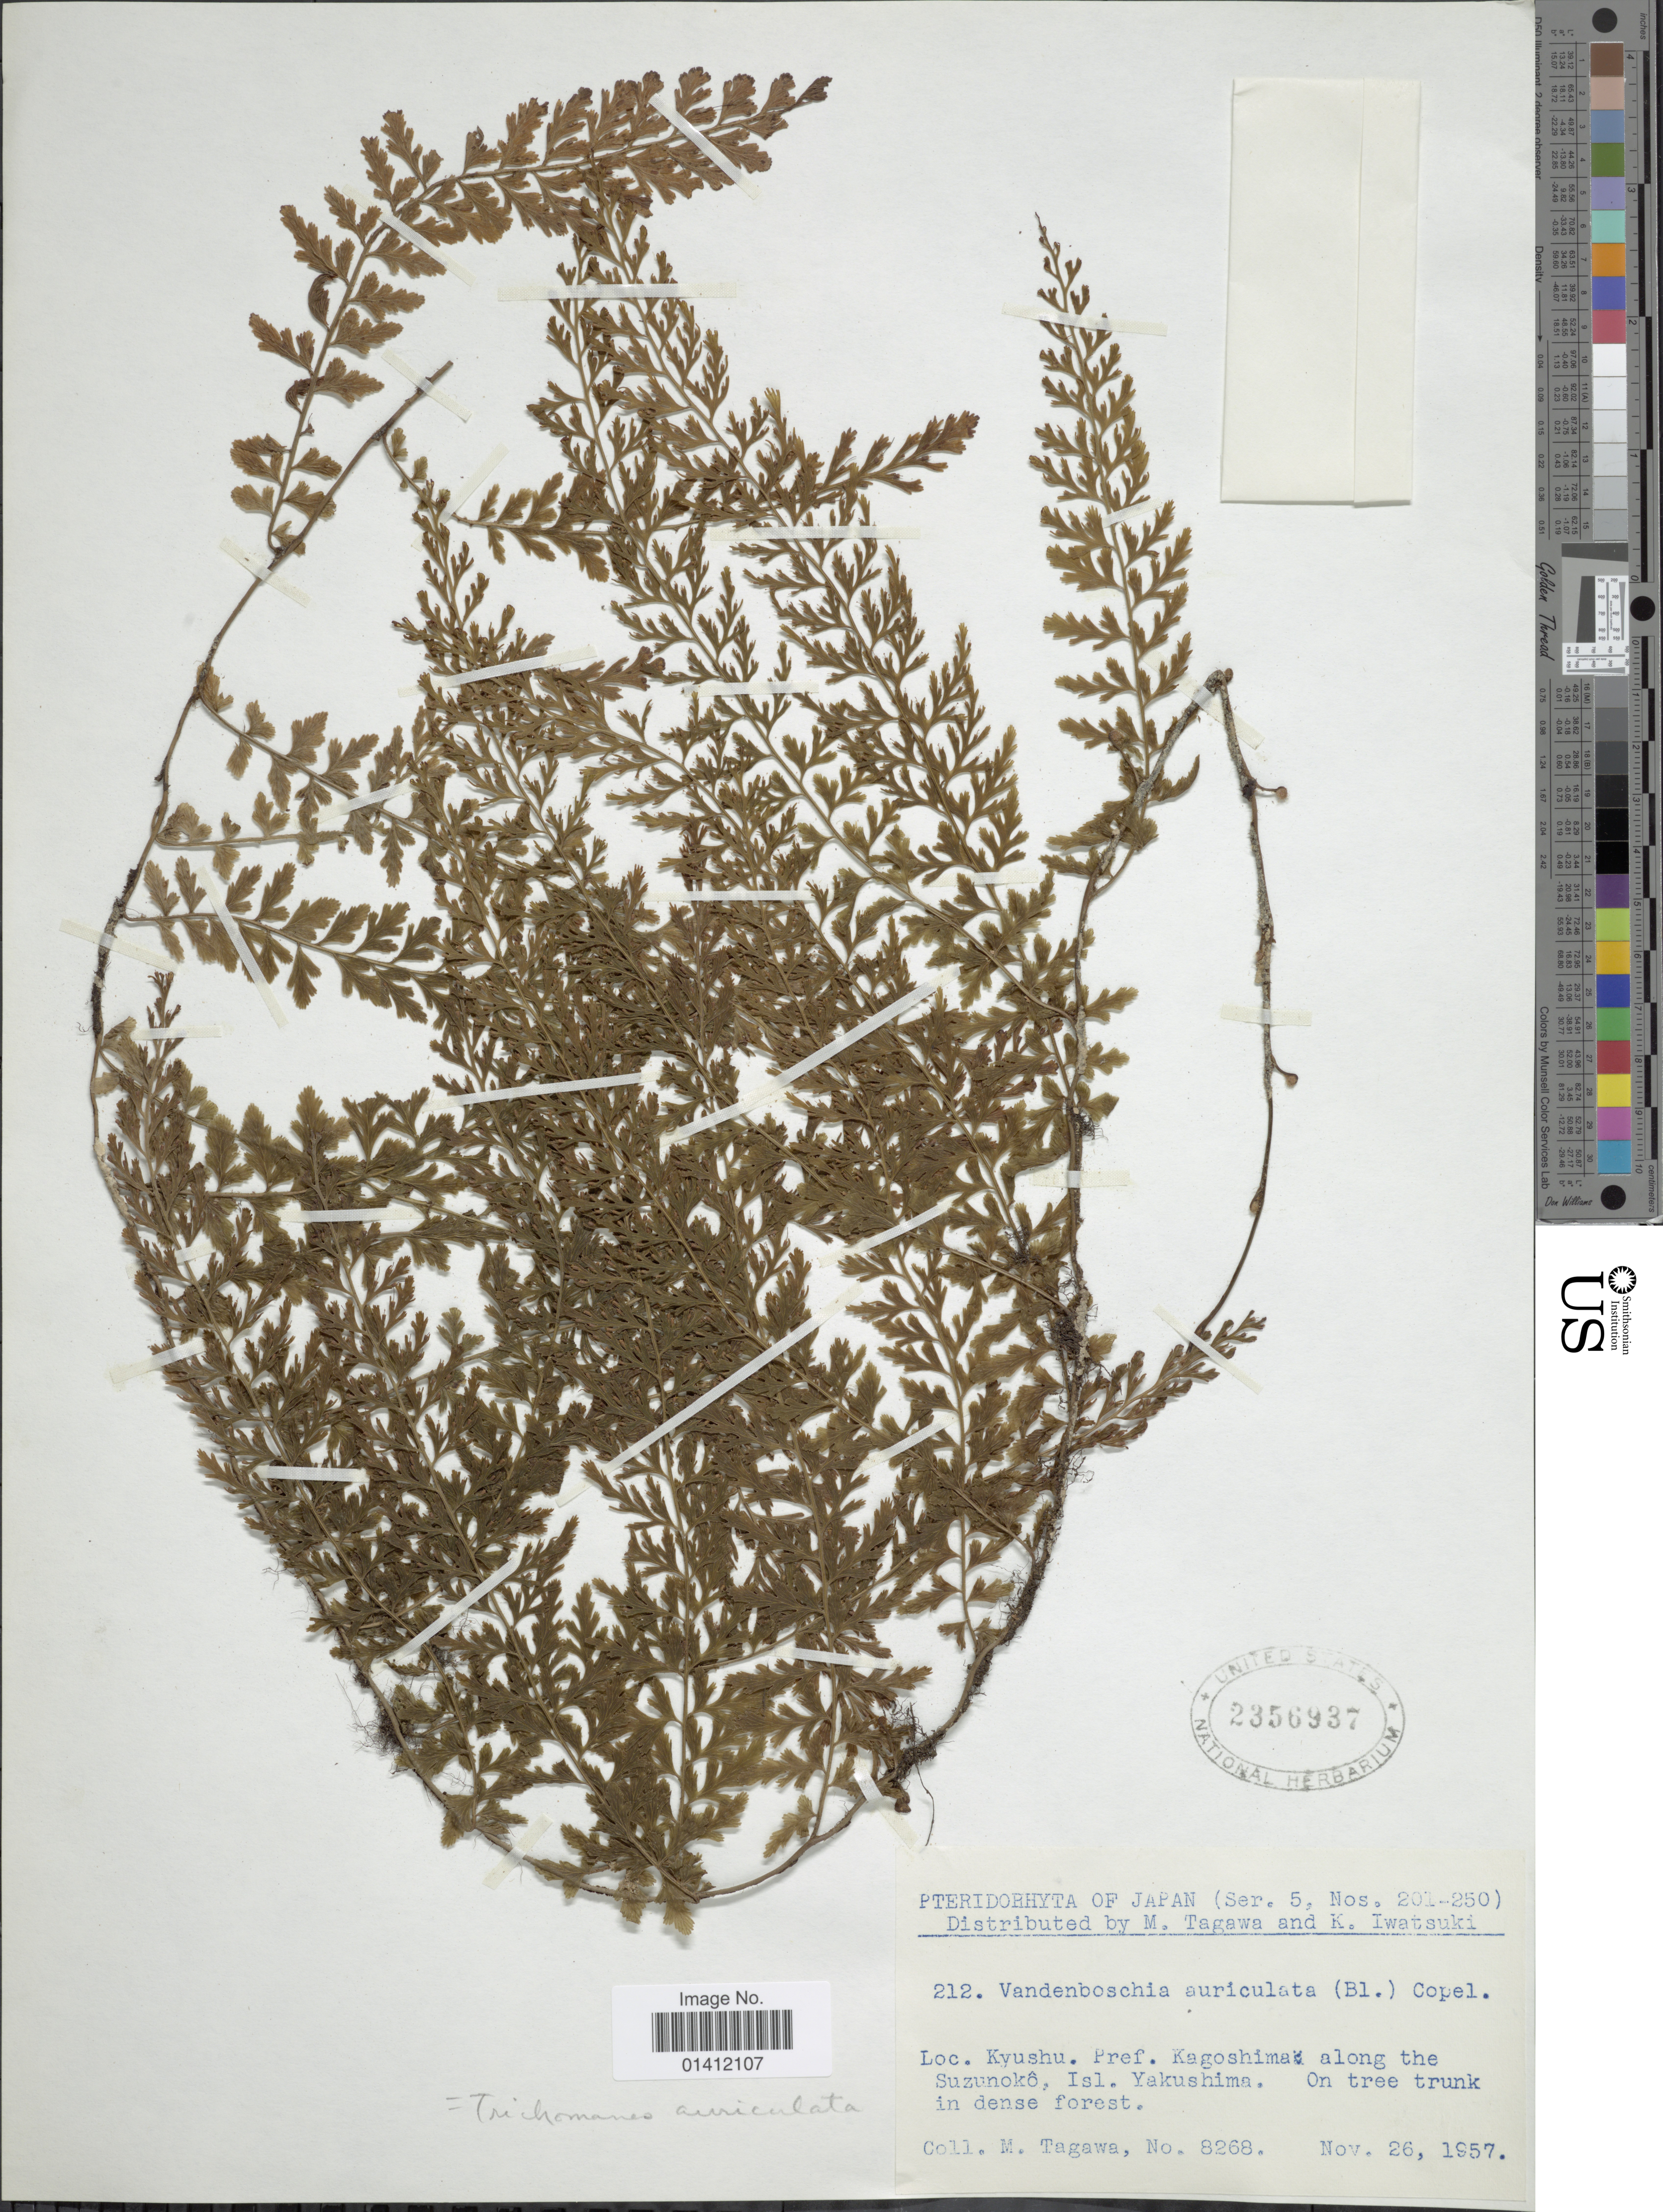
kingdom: Plantae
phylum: Tracheophyta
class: Polypodiopsida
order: Hymenophyllales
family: Hymenophyllaceae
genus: Vandenboschia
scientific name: Vandenboschia auriculata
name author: (Blume) Copel.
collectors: M. Tagawa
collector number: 8268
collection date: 1957-11-26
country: Japan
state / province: Kagosima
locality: Kyushu. Pref. Kagoshima along the Suzunoko, Isl. Yakushima.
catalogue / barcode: US 2356937